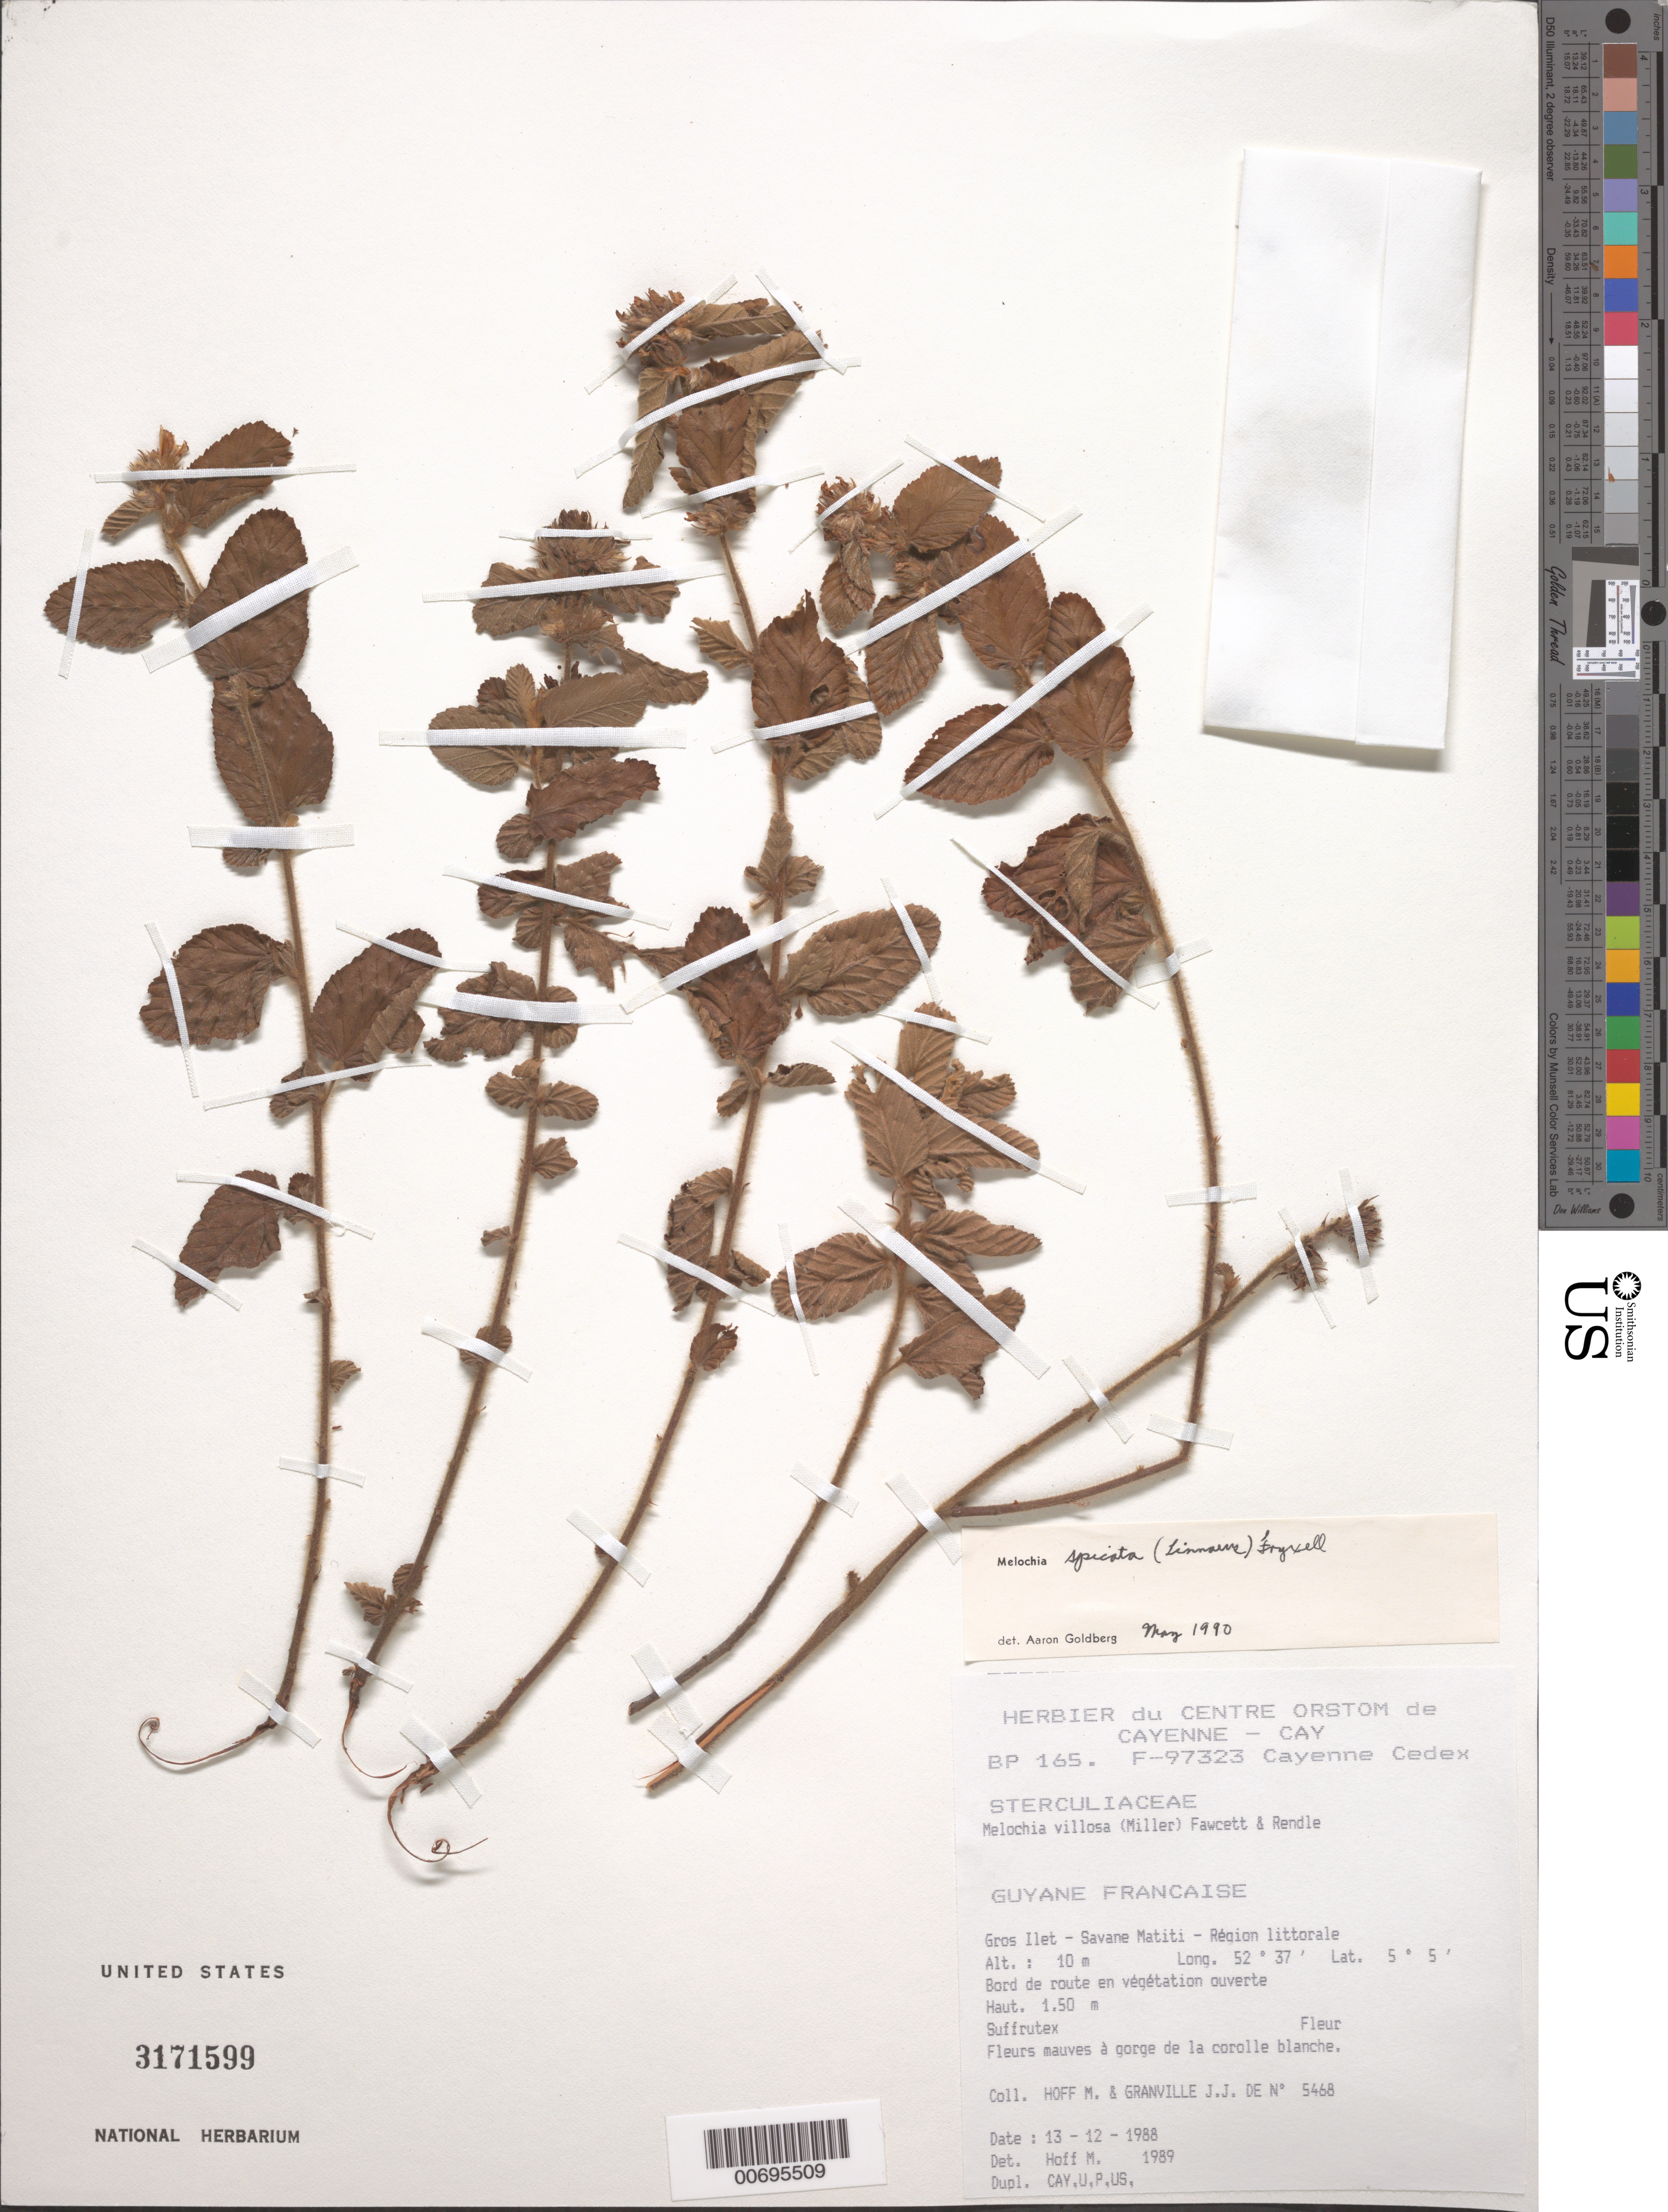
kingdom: Plantae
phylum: Tracheophyta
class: Magnoliopsida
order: Malvales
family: Malvaceae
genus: Melochia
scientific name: Melochia spicata var. spicata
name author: (L.) Fryxell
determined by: Dorr, L. J., (BOT), Smithsonian Institution - National Museum of Natural History (UNITED STATES)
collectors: M. Hoff & J.-J. de Granville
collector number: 5468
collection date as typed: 13-Dec-88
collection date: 1988-12-13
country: French Guiana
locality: Gros Ilet, Savane Matiti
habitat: Roadside, in open vegetation, region littorale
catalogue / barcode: US 3171599